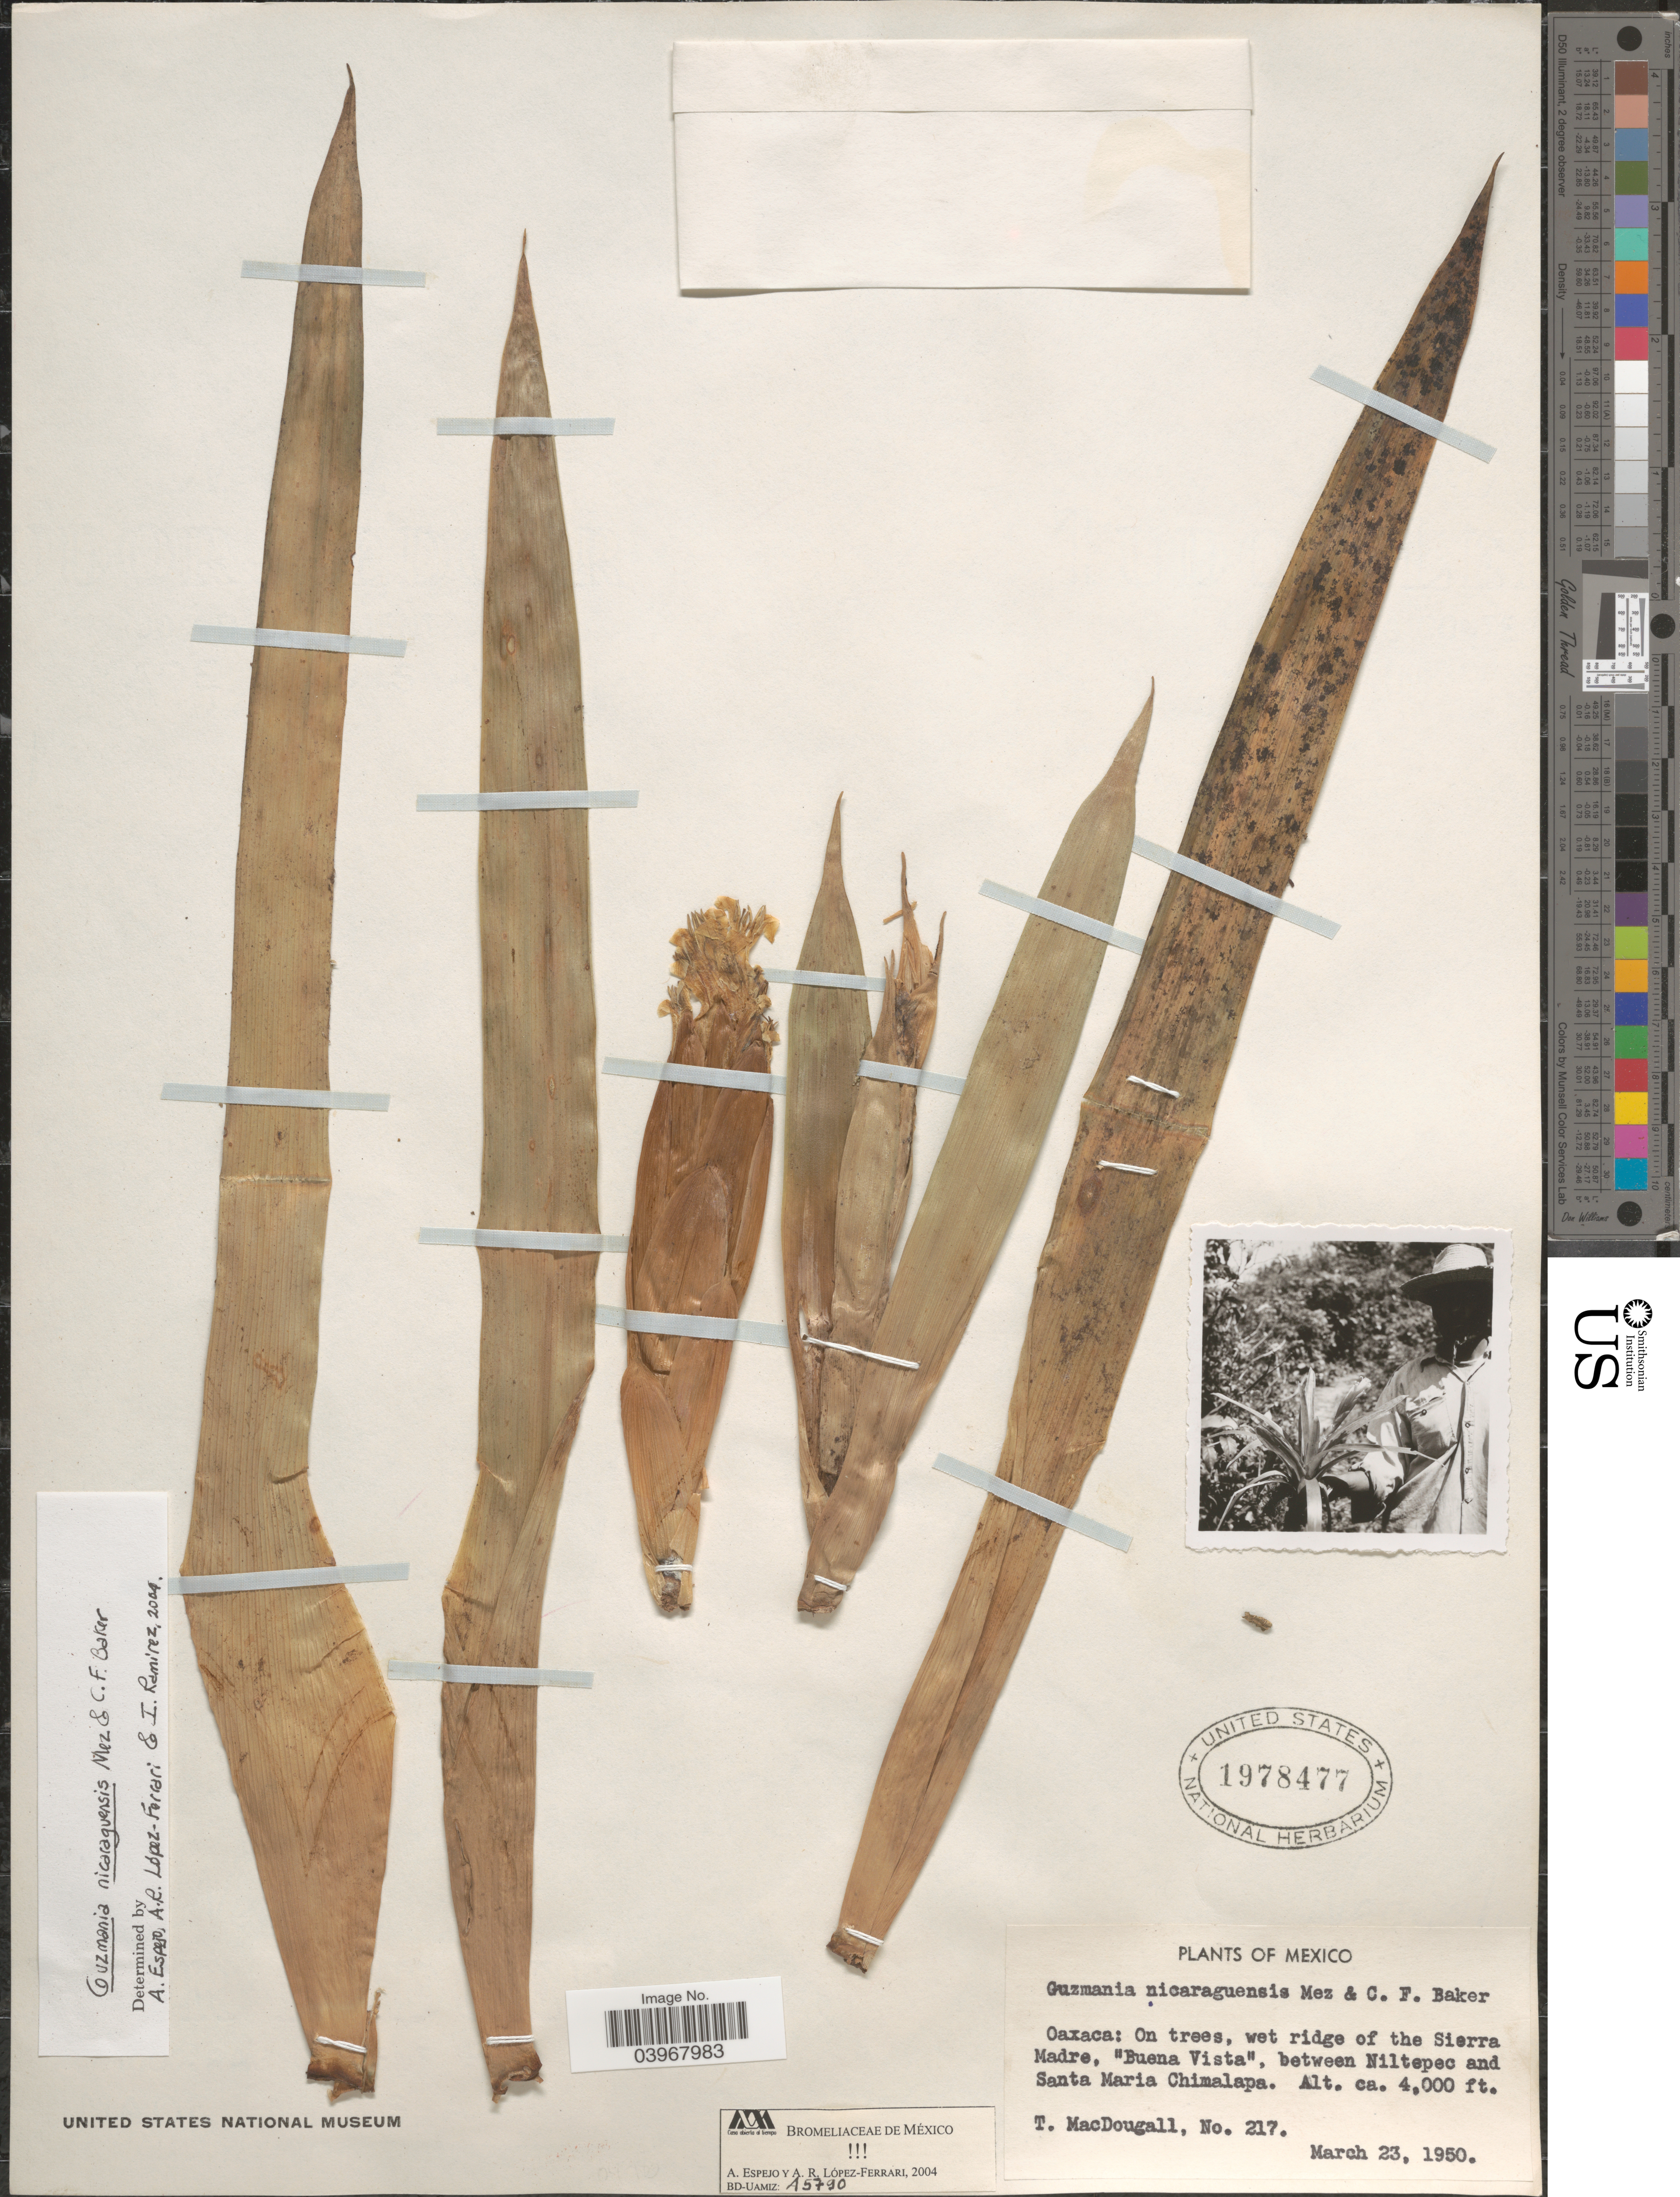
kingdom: Plantae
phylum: Tracheophyta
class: Liliopsida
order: Poales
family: Bromeliaceae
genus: Guzmania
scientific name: Guzmania nicaraguensis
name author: Mez & Mez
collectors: T. B. MacDougall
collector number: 217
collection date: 1950-03-23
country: Mexico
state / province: Oaxaca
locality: Wet ridge of the Sierra Madre, "Buena Vista", between Niltepec and Santa Maria Chimalapa.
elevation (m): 1219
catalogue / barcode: US 1978477